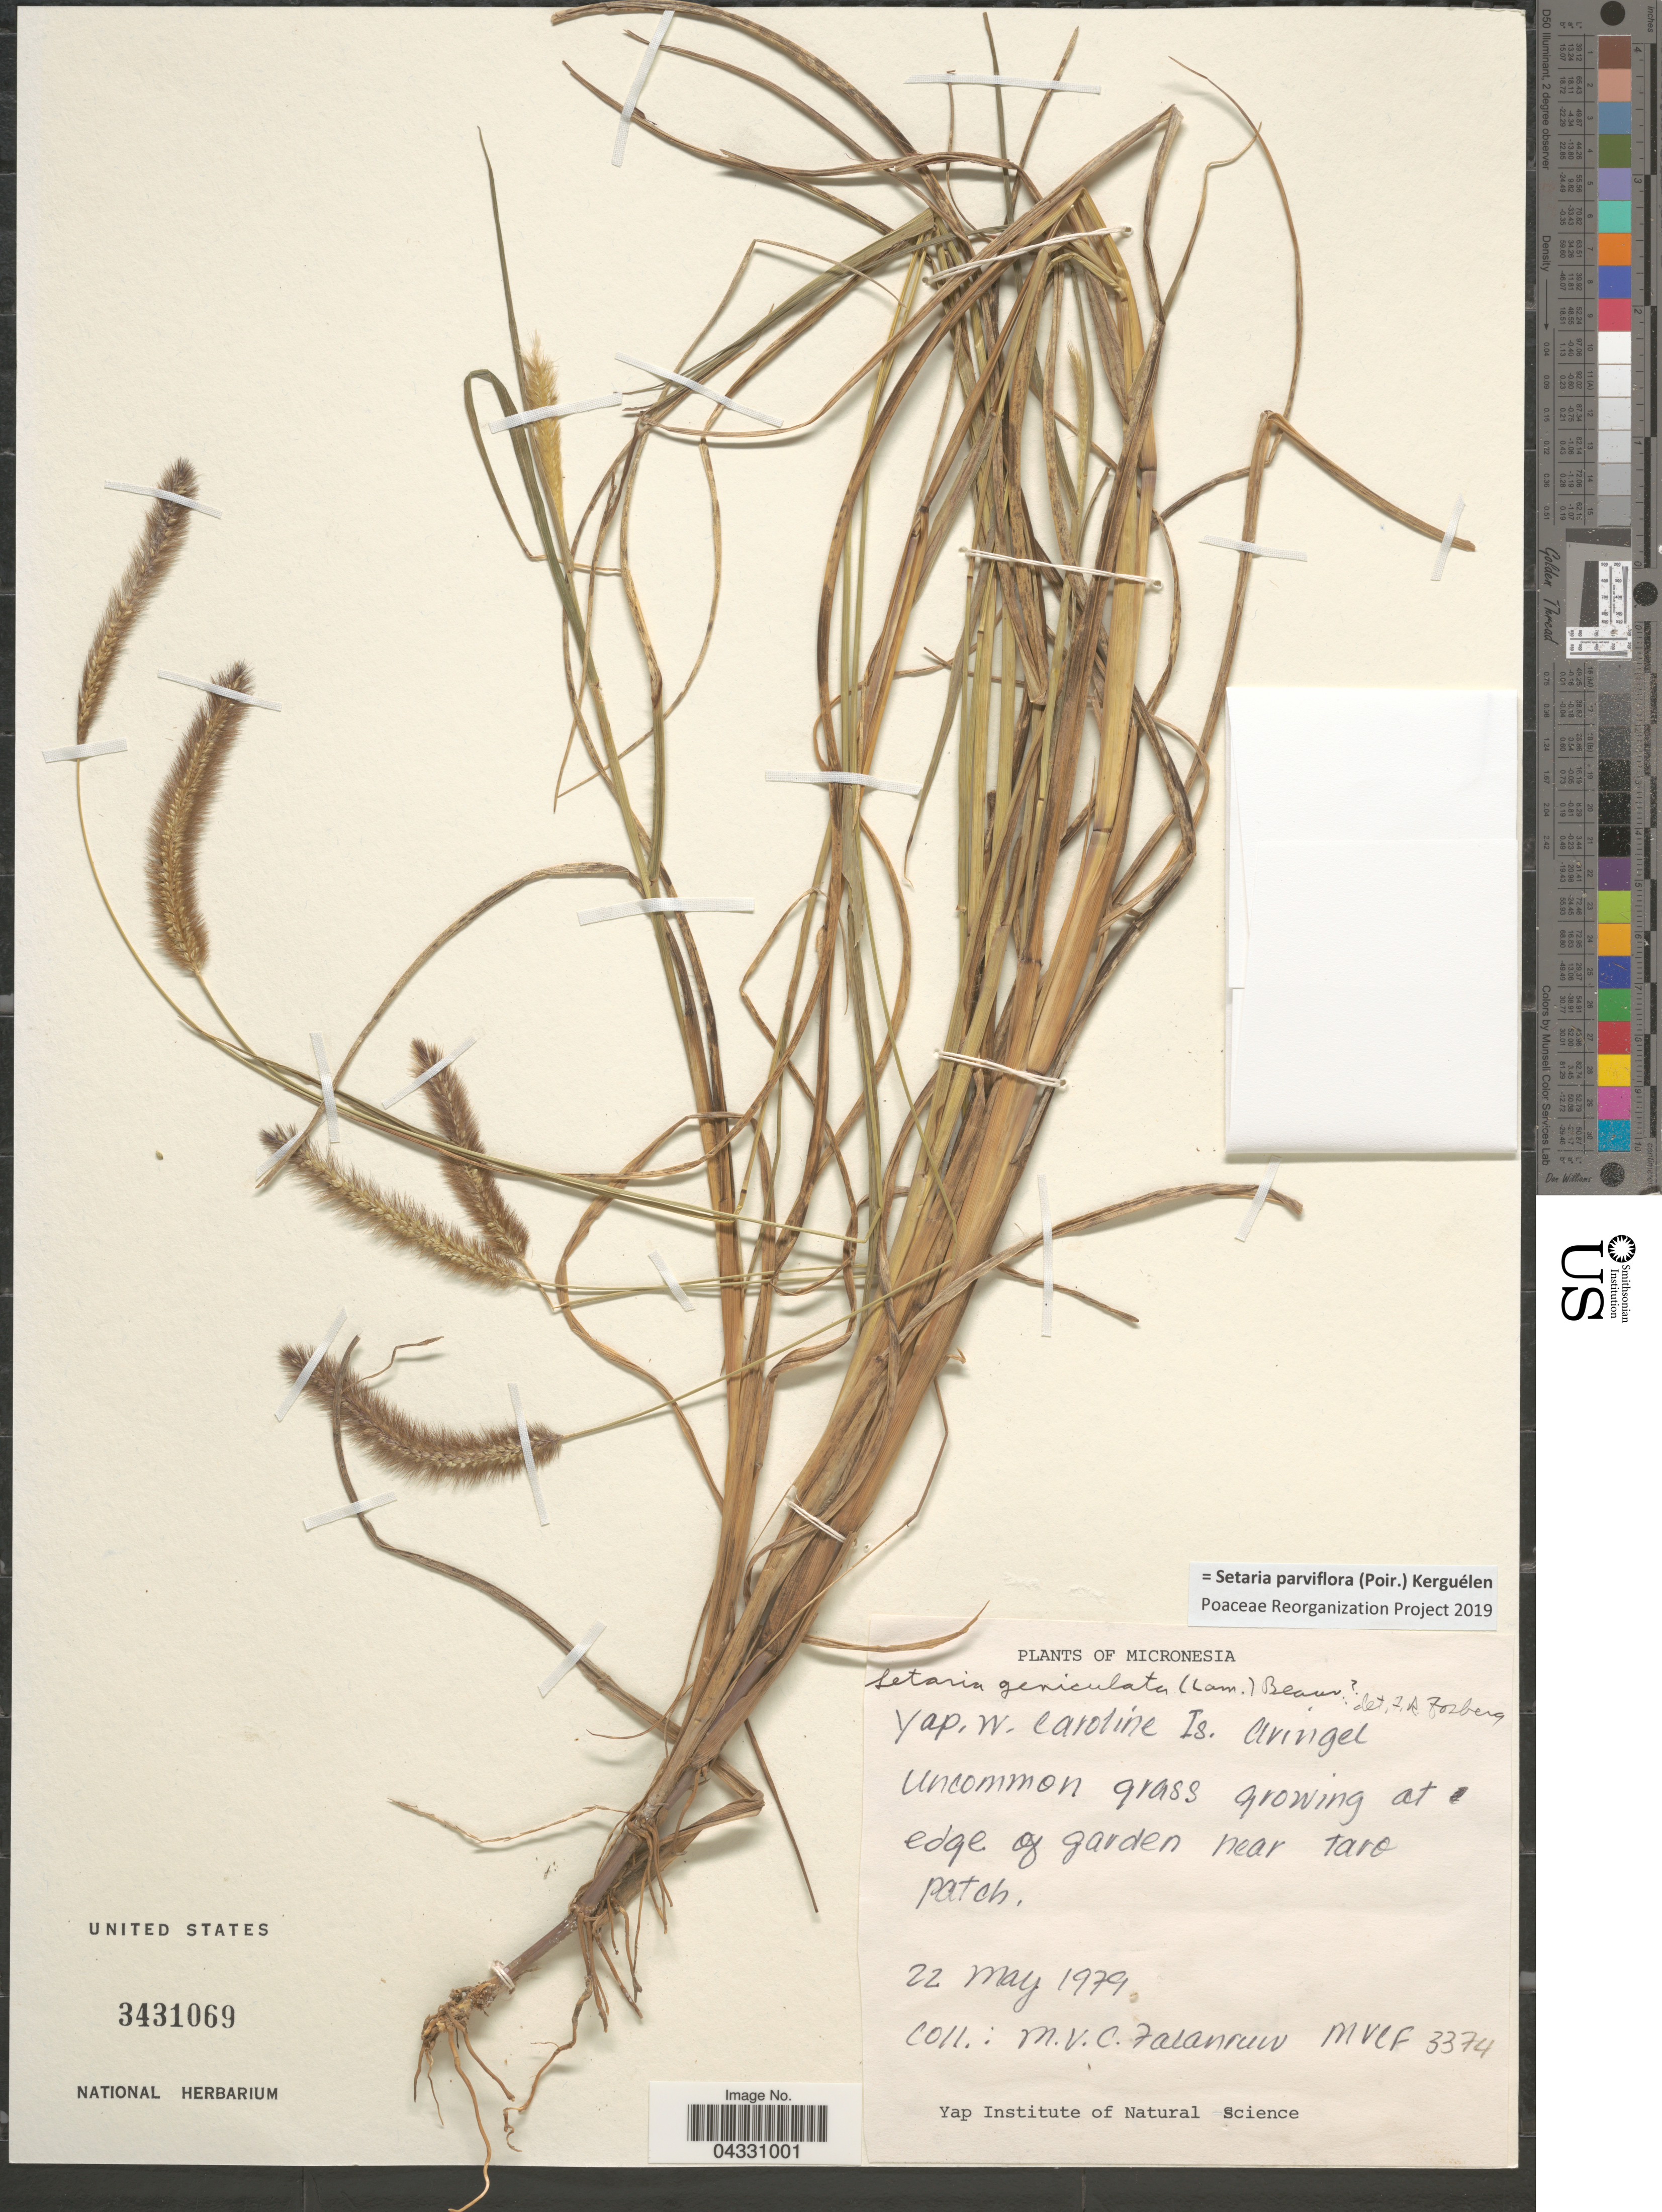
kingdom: Plantae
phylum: Tracheophyta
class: Liliopsida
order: Poales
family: Poaceae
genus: Setaria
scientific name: Setaria parviflora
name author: (Poir.) Kerguélen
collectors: M. V. Falanruw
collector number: MVCF3374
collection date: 1979-05-22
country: Micronesia, Federated States of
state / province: Yap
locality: Micronesia. Yap, W. Caroline Is. Aringel.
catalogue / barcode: US 3431069